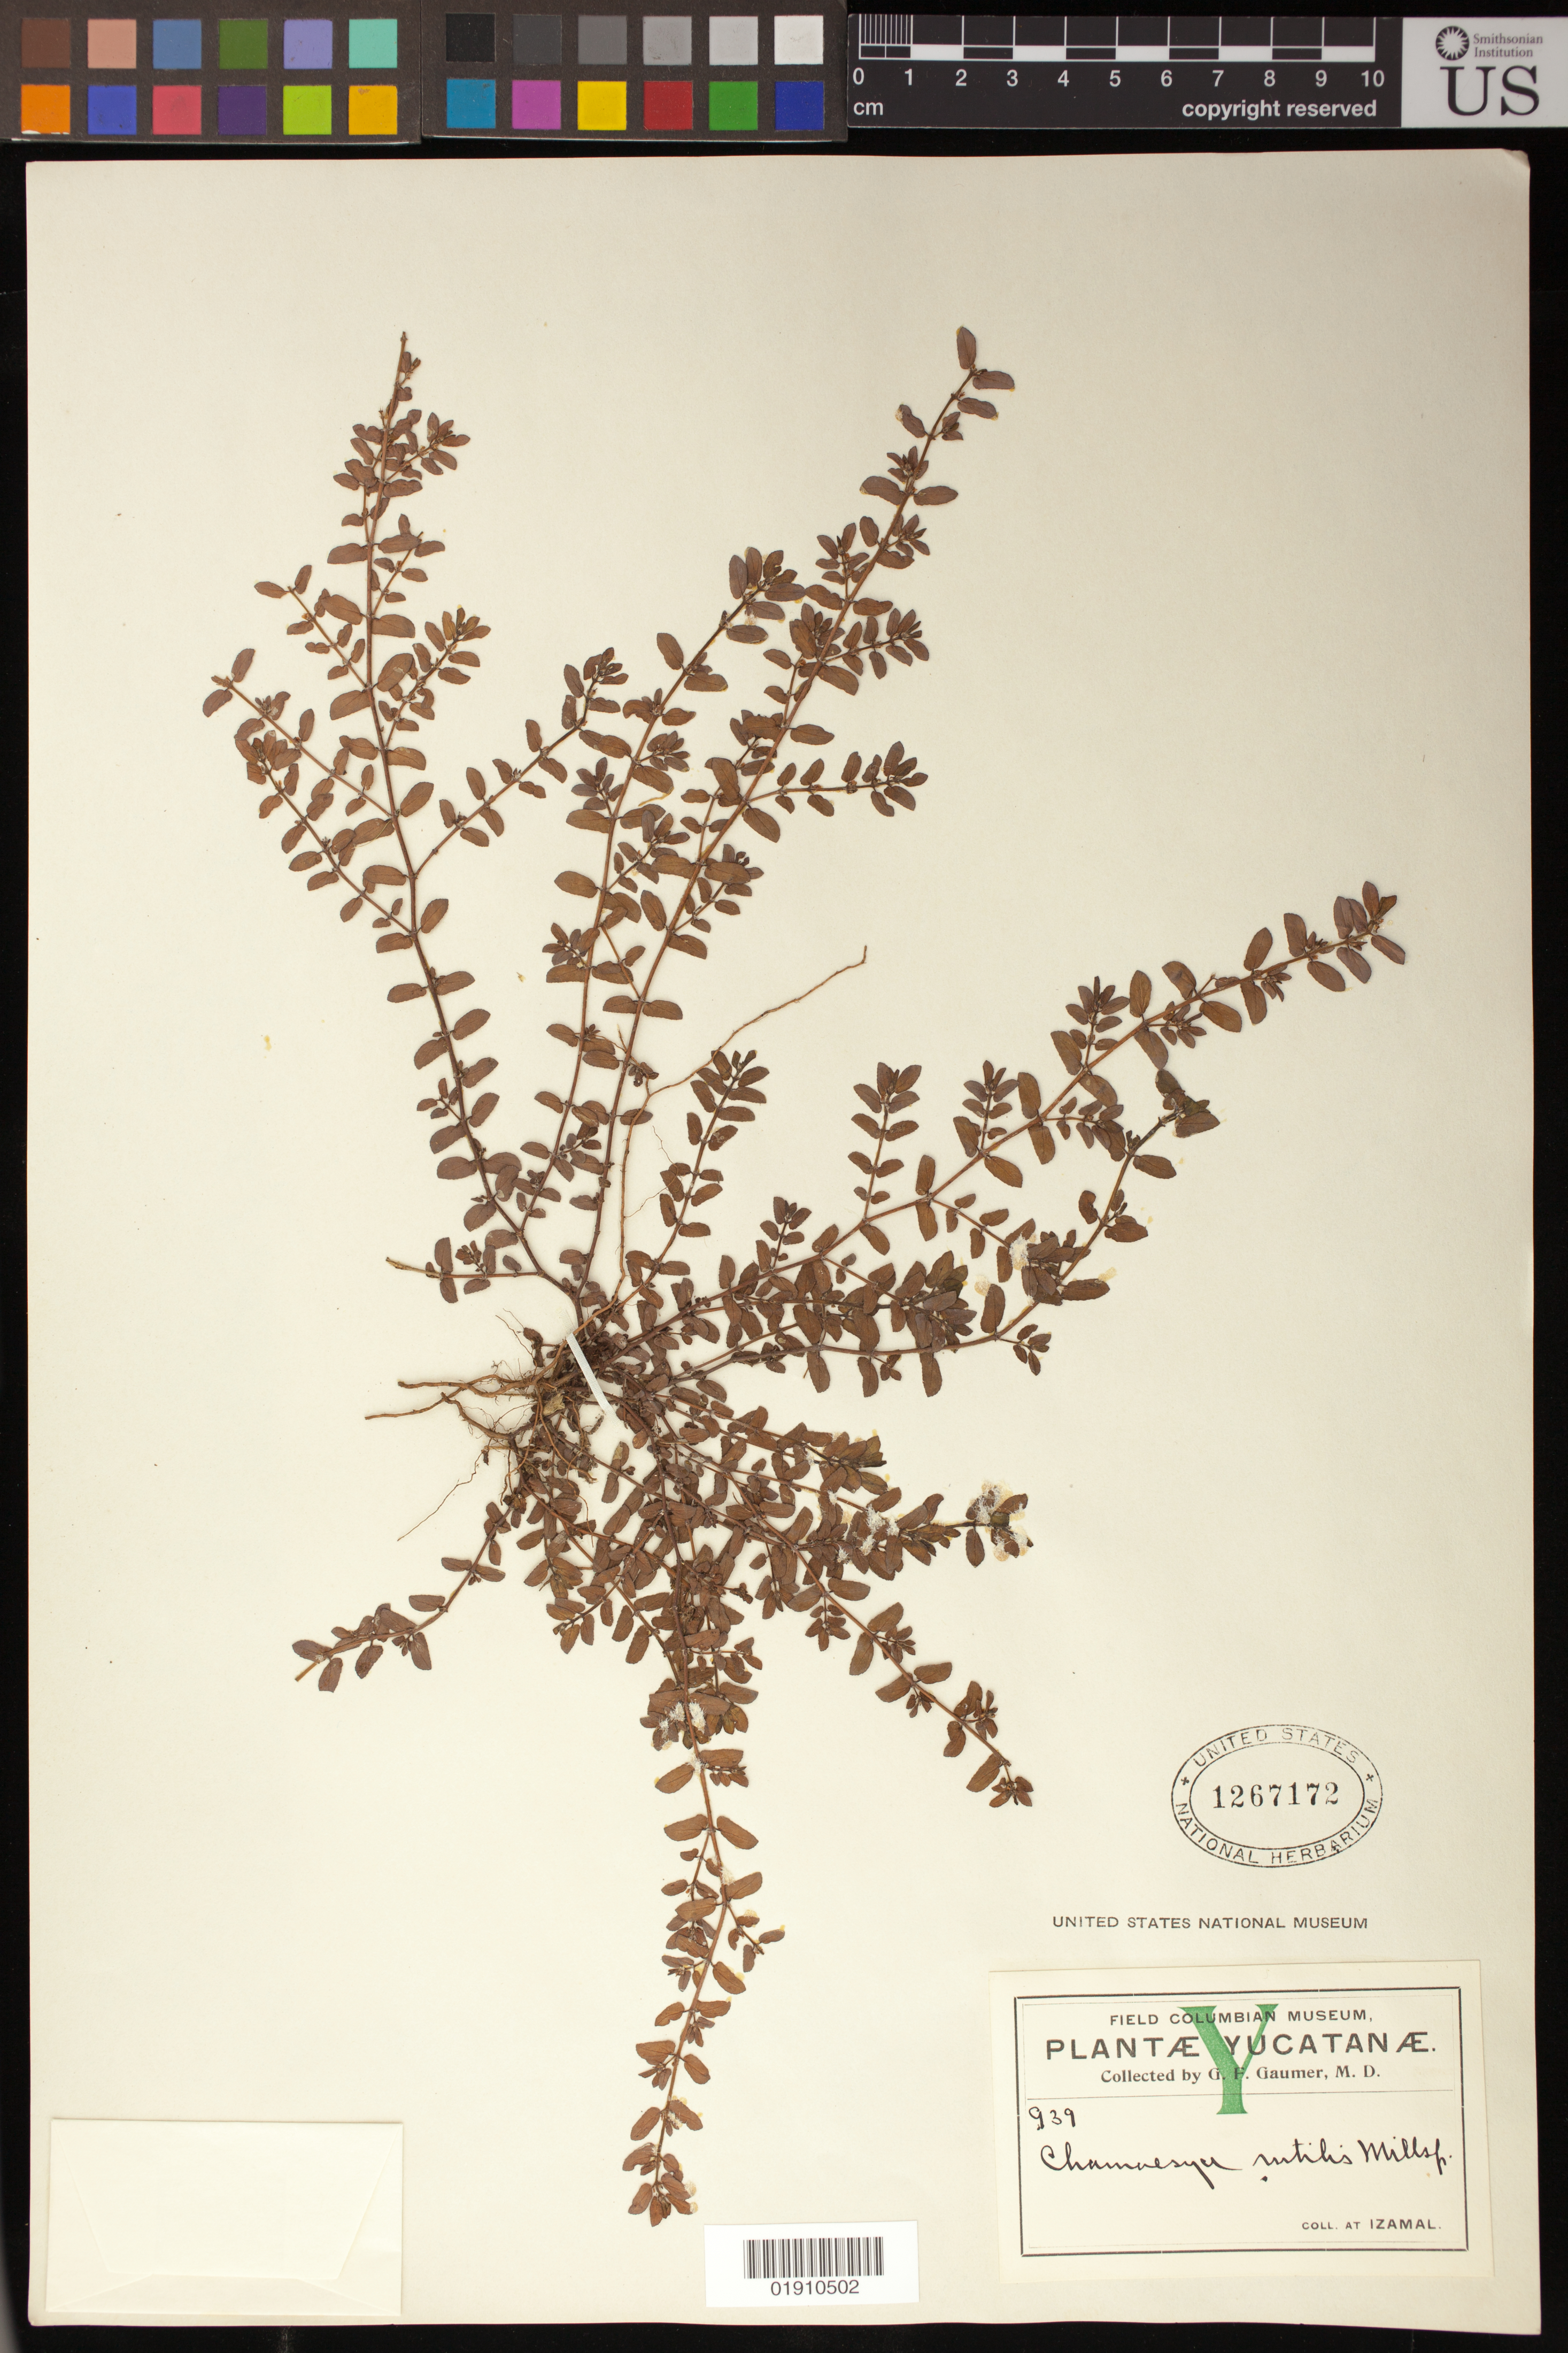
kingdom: Plantae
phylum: Tracheophyta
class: Magnoliopsida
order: Malpighiales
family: Euphorbiaceae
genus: Euphorbia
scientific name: Euphorbia rutilis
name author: (Millsp.) Standl. & Steyerm.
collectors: G. F. Gaumer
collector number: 939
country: Mexico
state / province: Yucatán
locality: Izamal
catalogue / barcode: US 1267172